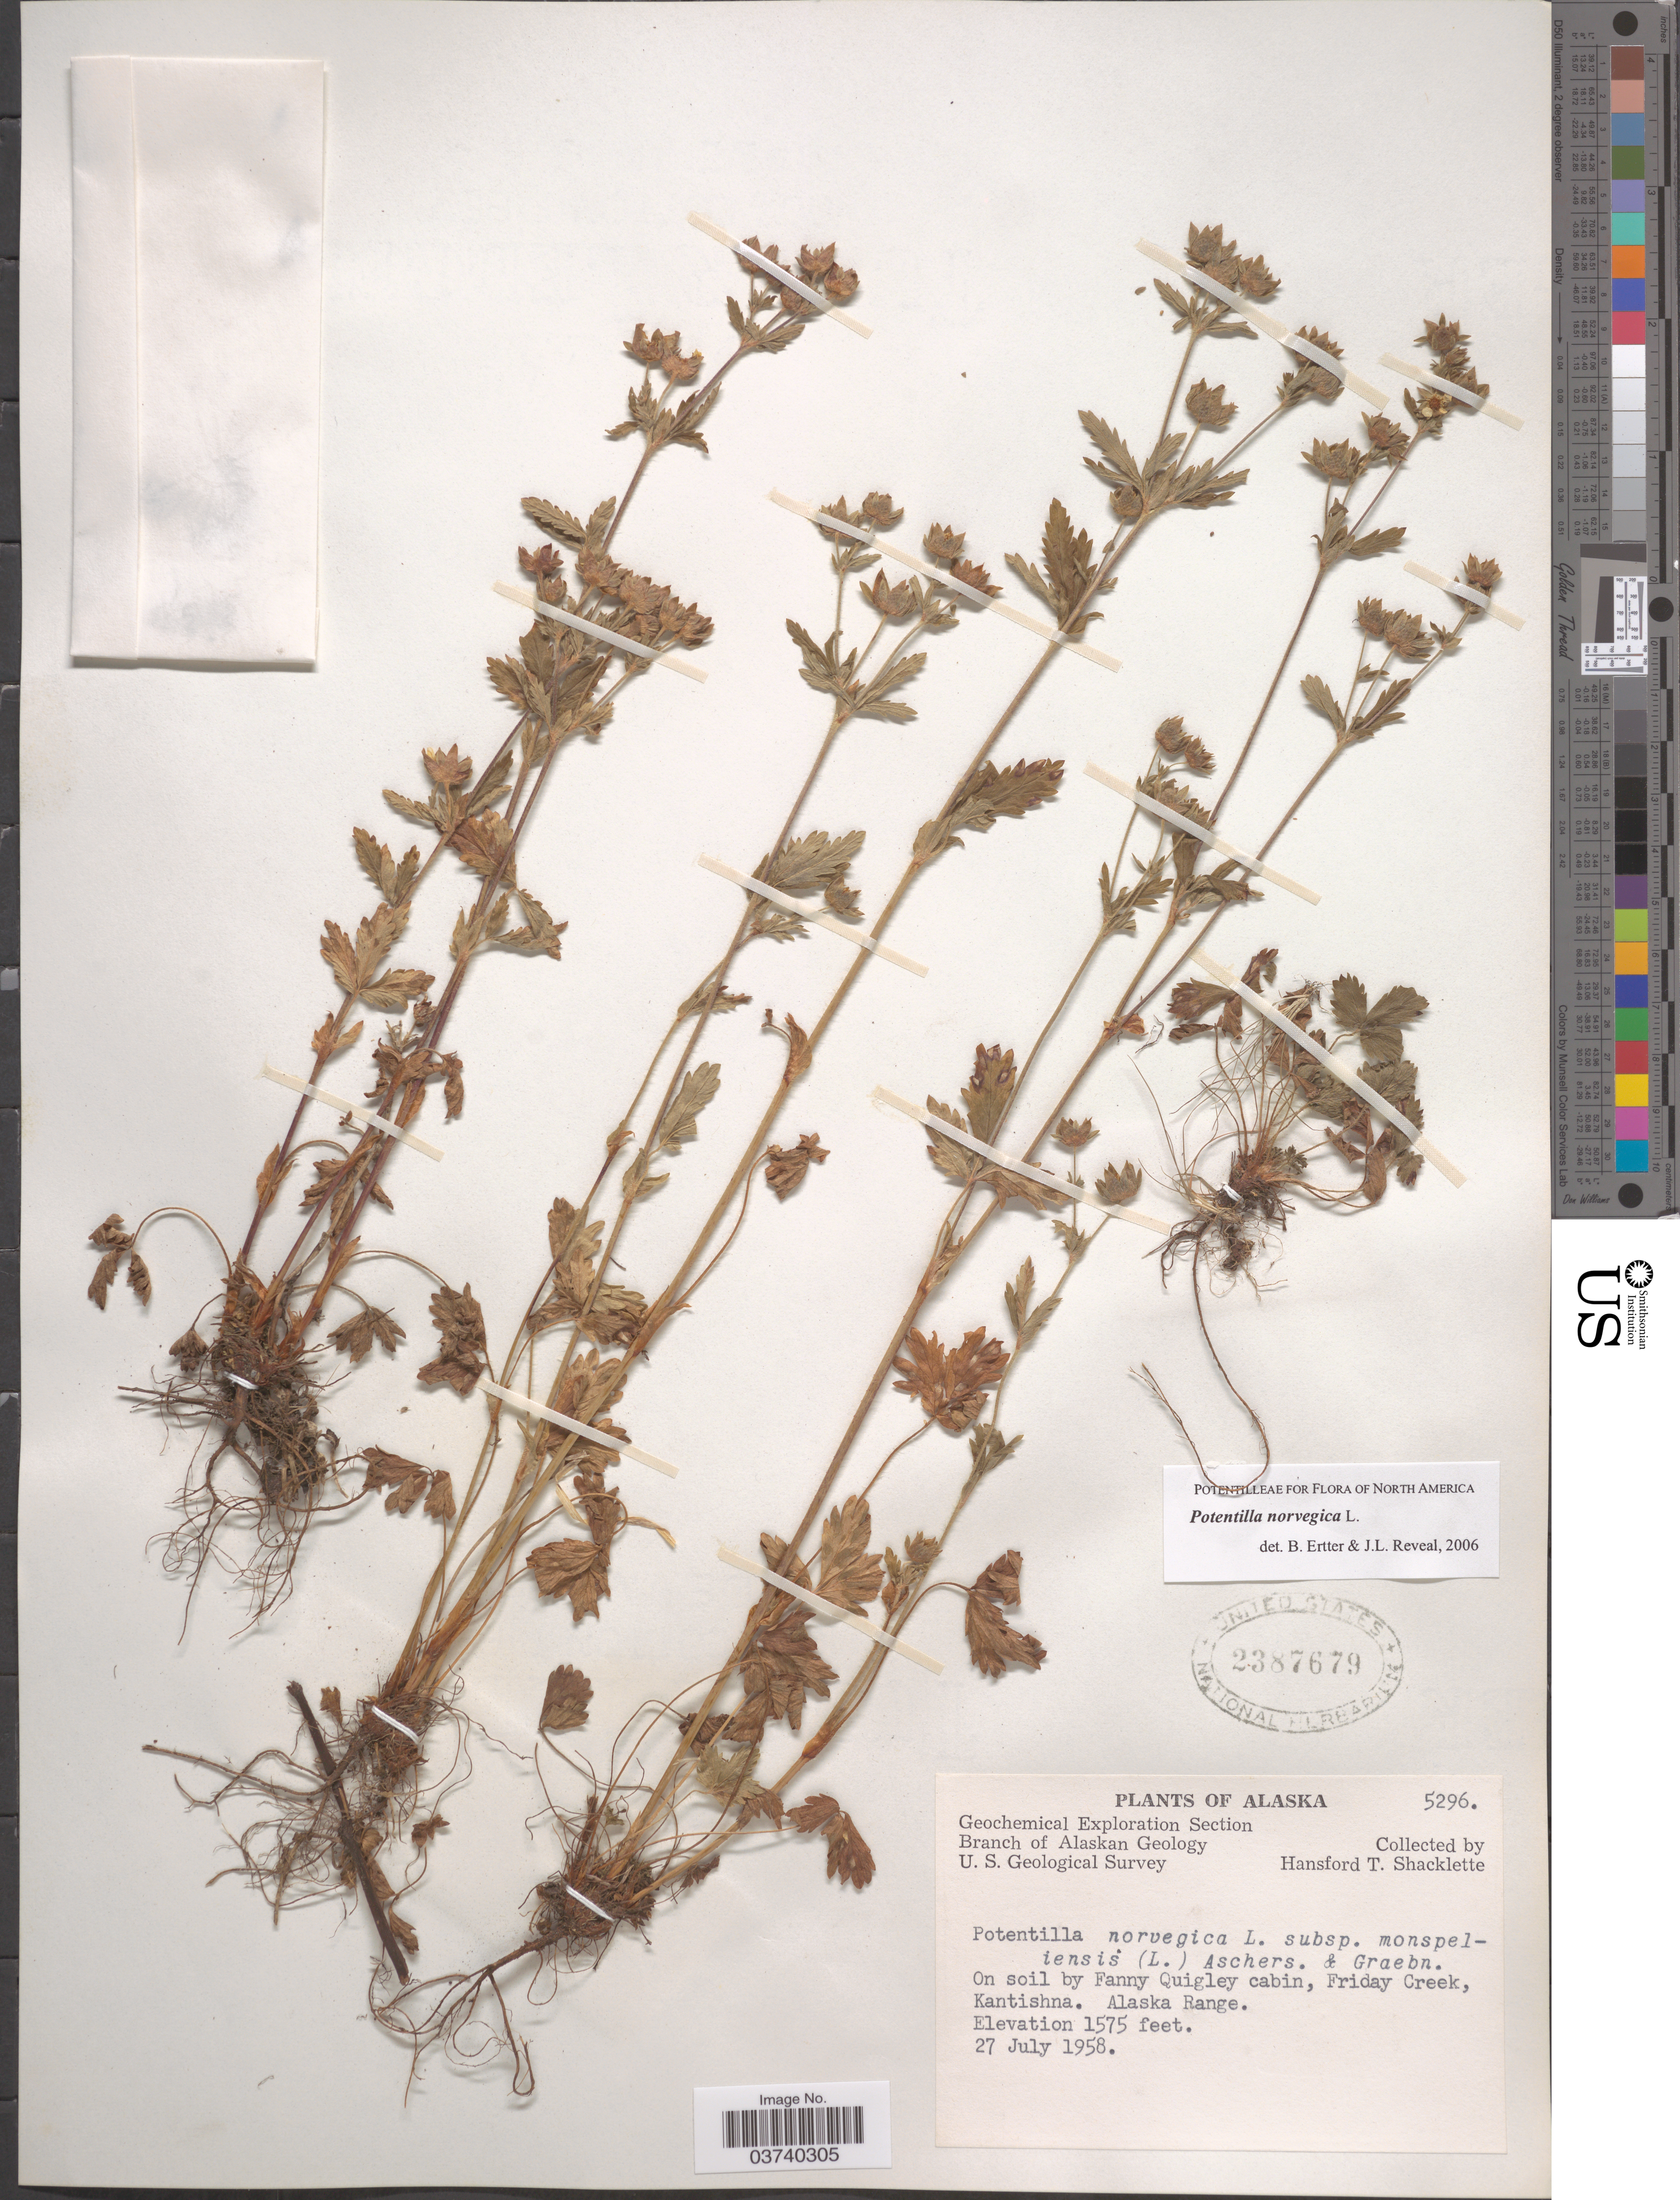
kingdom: Plantae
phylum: Tracheophyta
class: Magnoliopsida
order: Rosales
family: Rosaceae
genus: Potentilla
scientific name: Potentilla norvegica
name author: L.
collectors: H. Shacklette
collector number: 5296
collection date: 1958-07-27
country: United States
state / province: Alaska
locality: Fanny Quigley cabin, Friday Creek, Kantishna. Alaska Range.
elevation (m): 480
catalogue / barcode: US 2387679